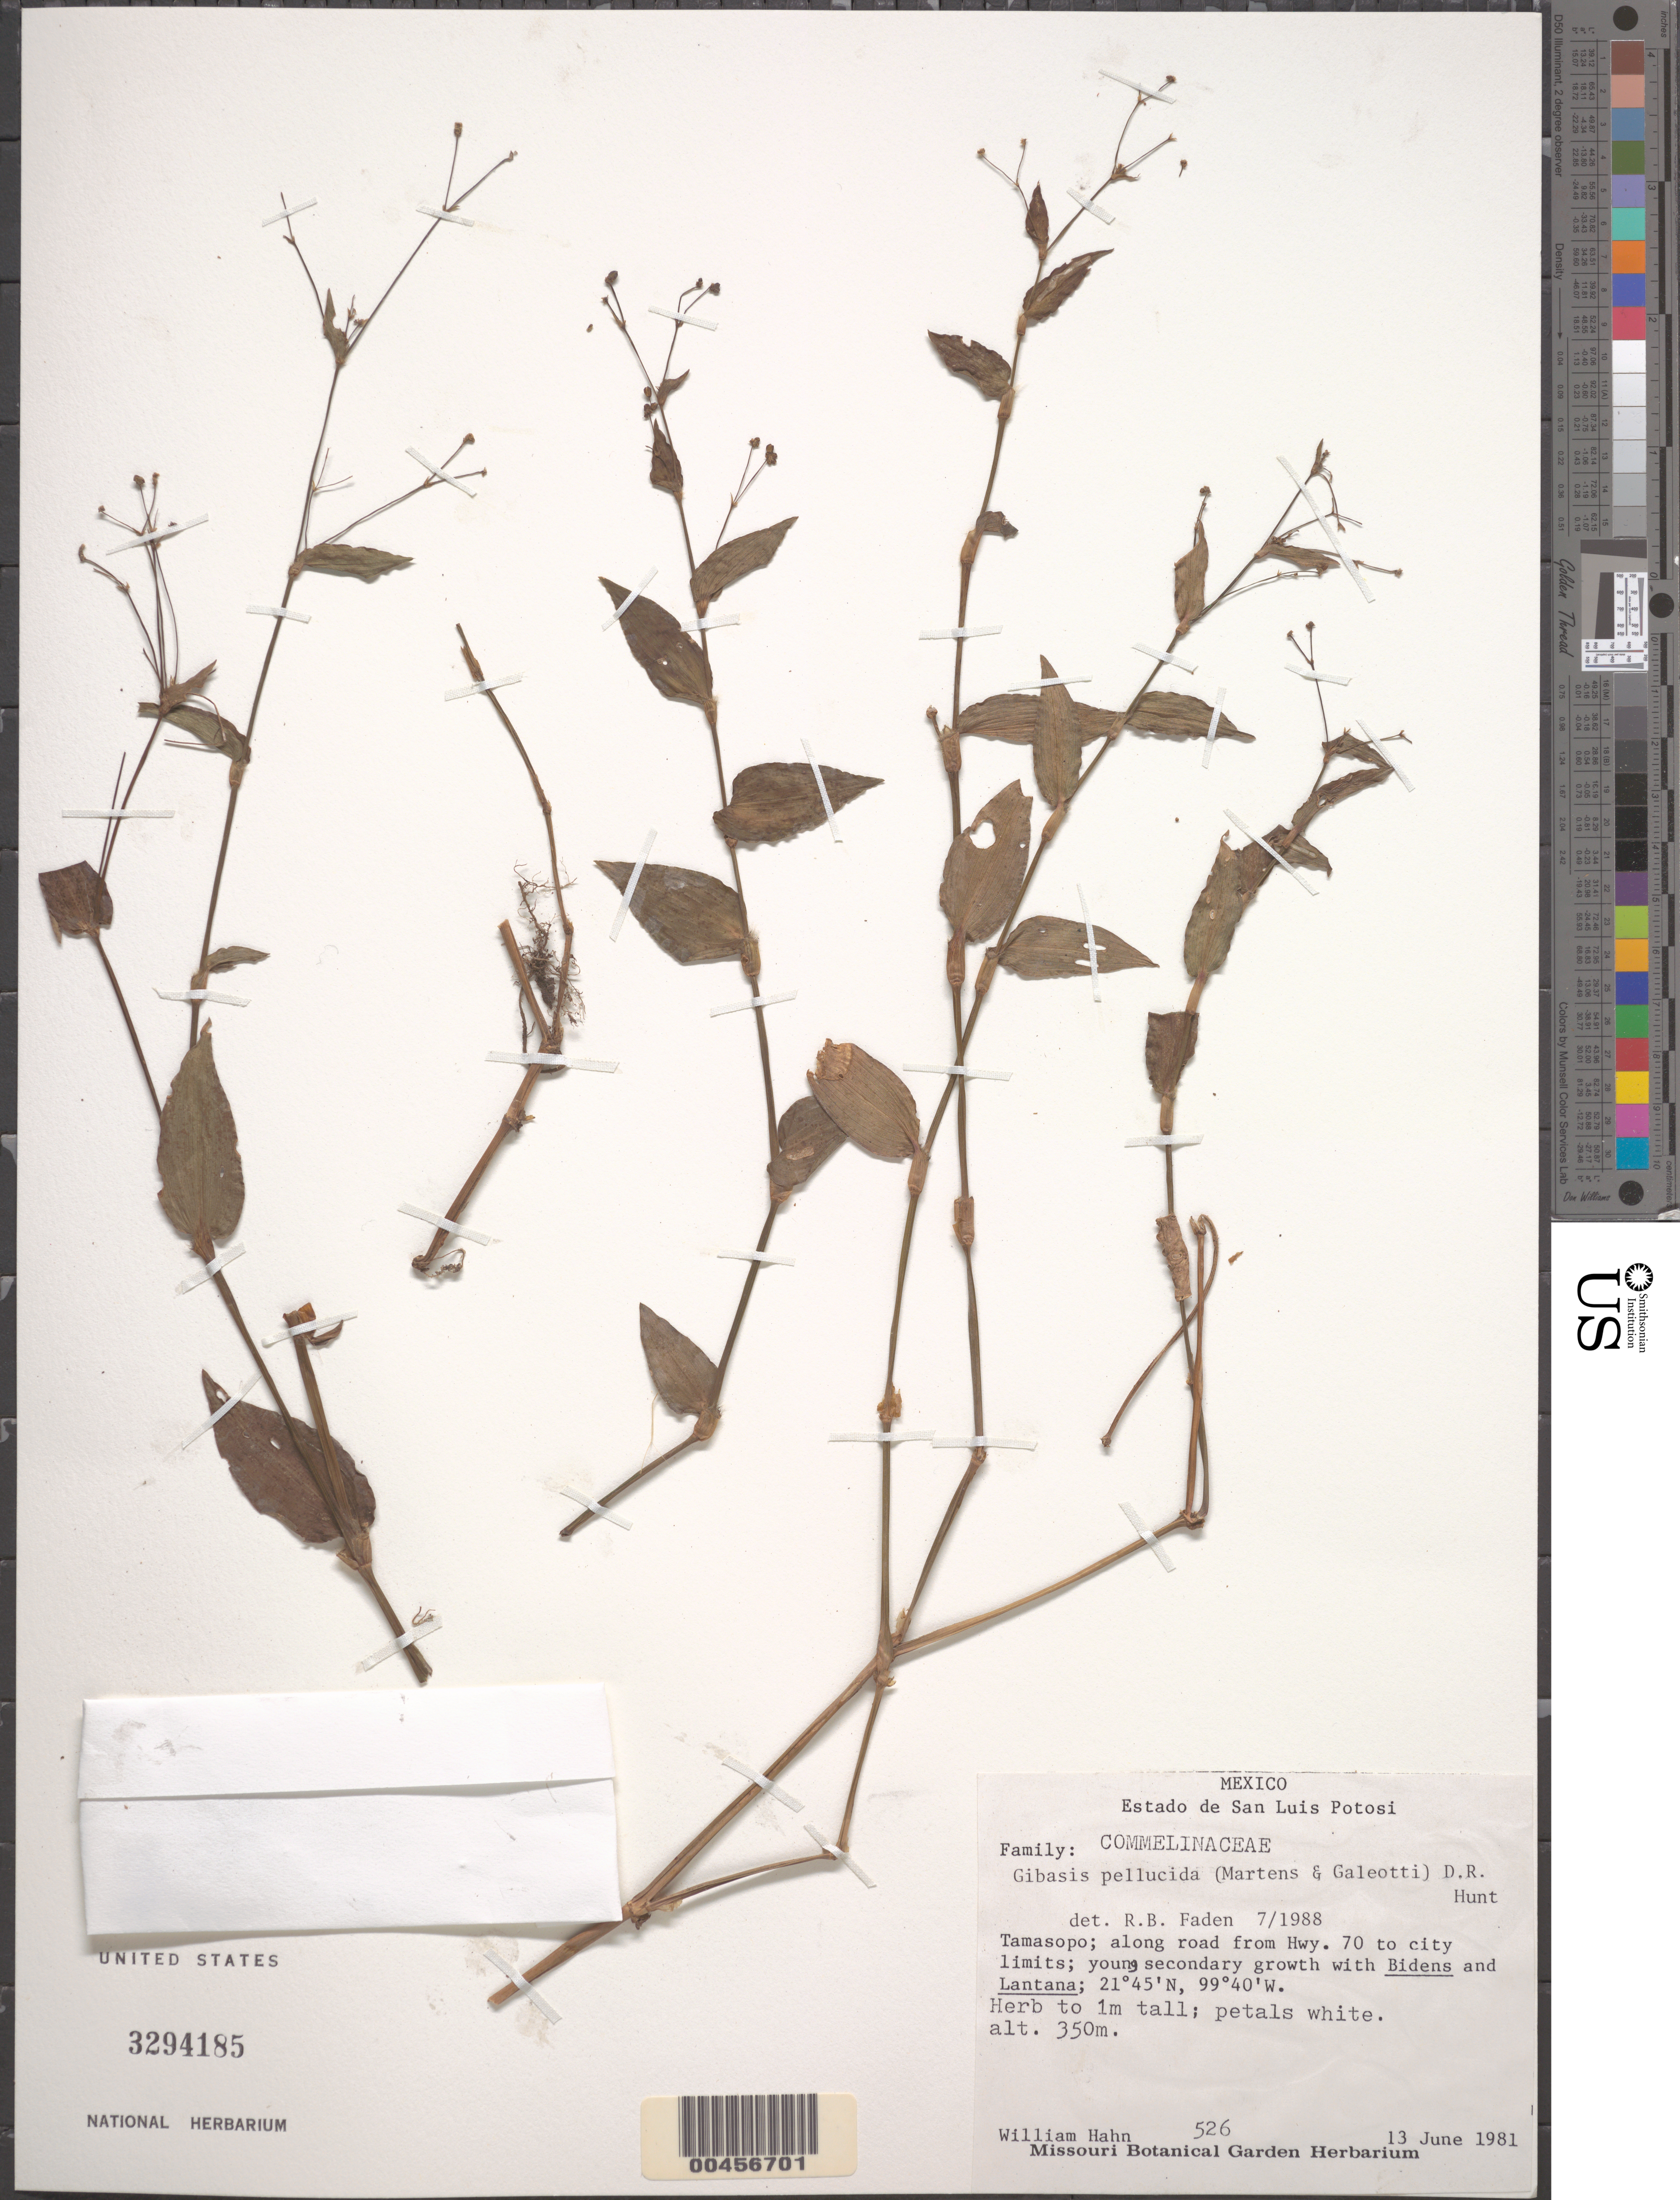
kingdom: Plantae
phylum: Tracheophyta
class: Liliopsida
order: Commelinales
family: Commelinaceae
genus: Gibasis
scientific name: Gibasis pellucida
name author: (M. Martens & Galeotti) D.R. Hunt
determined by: Faden, Robert B., (US), Smithsonian Institution - National Museum of Natural History (UNITED STATES)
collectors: W. Hahn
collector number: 526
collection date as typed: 13 Jun 1981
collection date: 1981-06-13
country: Mexico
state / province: San Luis Potosí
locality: Tamasopo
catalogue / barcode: US 3294185